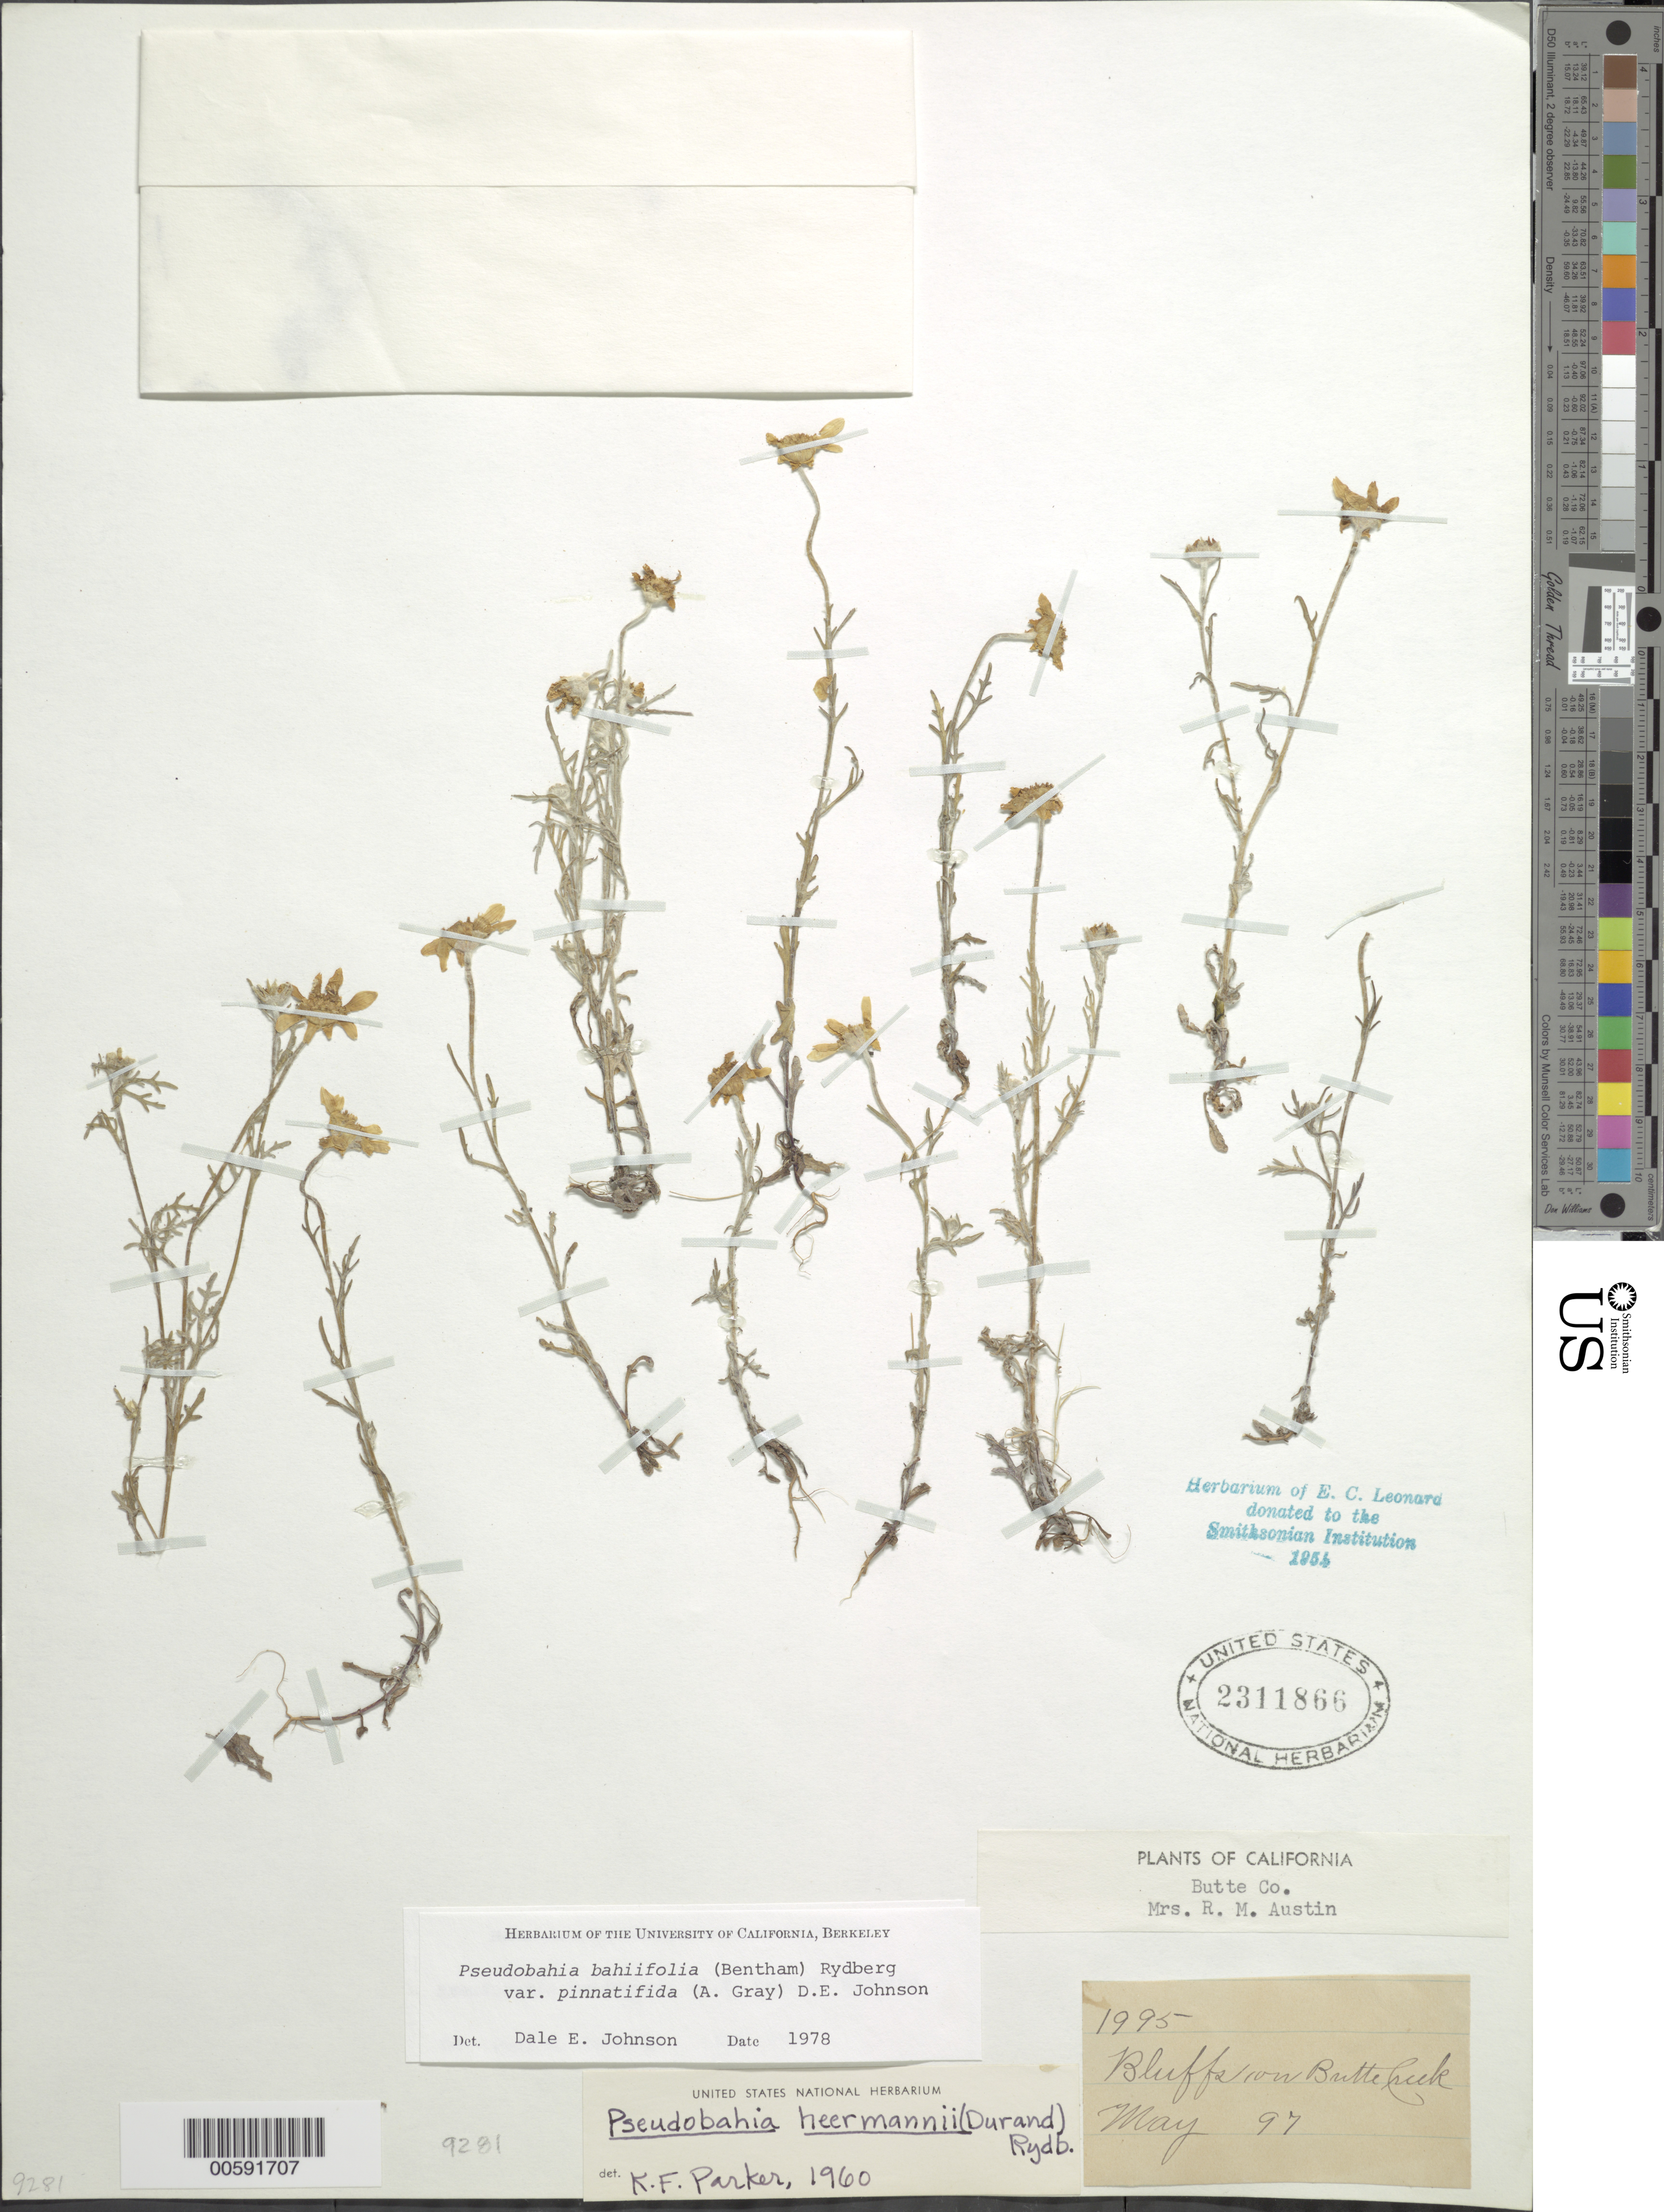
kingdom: Plantae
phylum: Tracheophyta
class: Magnoliopsida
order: Asterales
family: Asteraceae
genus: Pseudobahia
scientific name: Pseudobahia bahiifolia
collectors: R. Austin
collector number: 1995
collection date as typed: May 1897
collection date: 1897-05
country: United States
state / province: California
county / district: Butte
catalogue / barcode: US 2311866